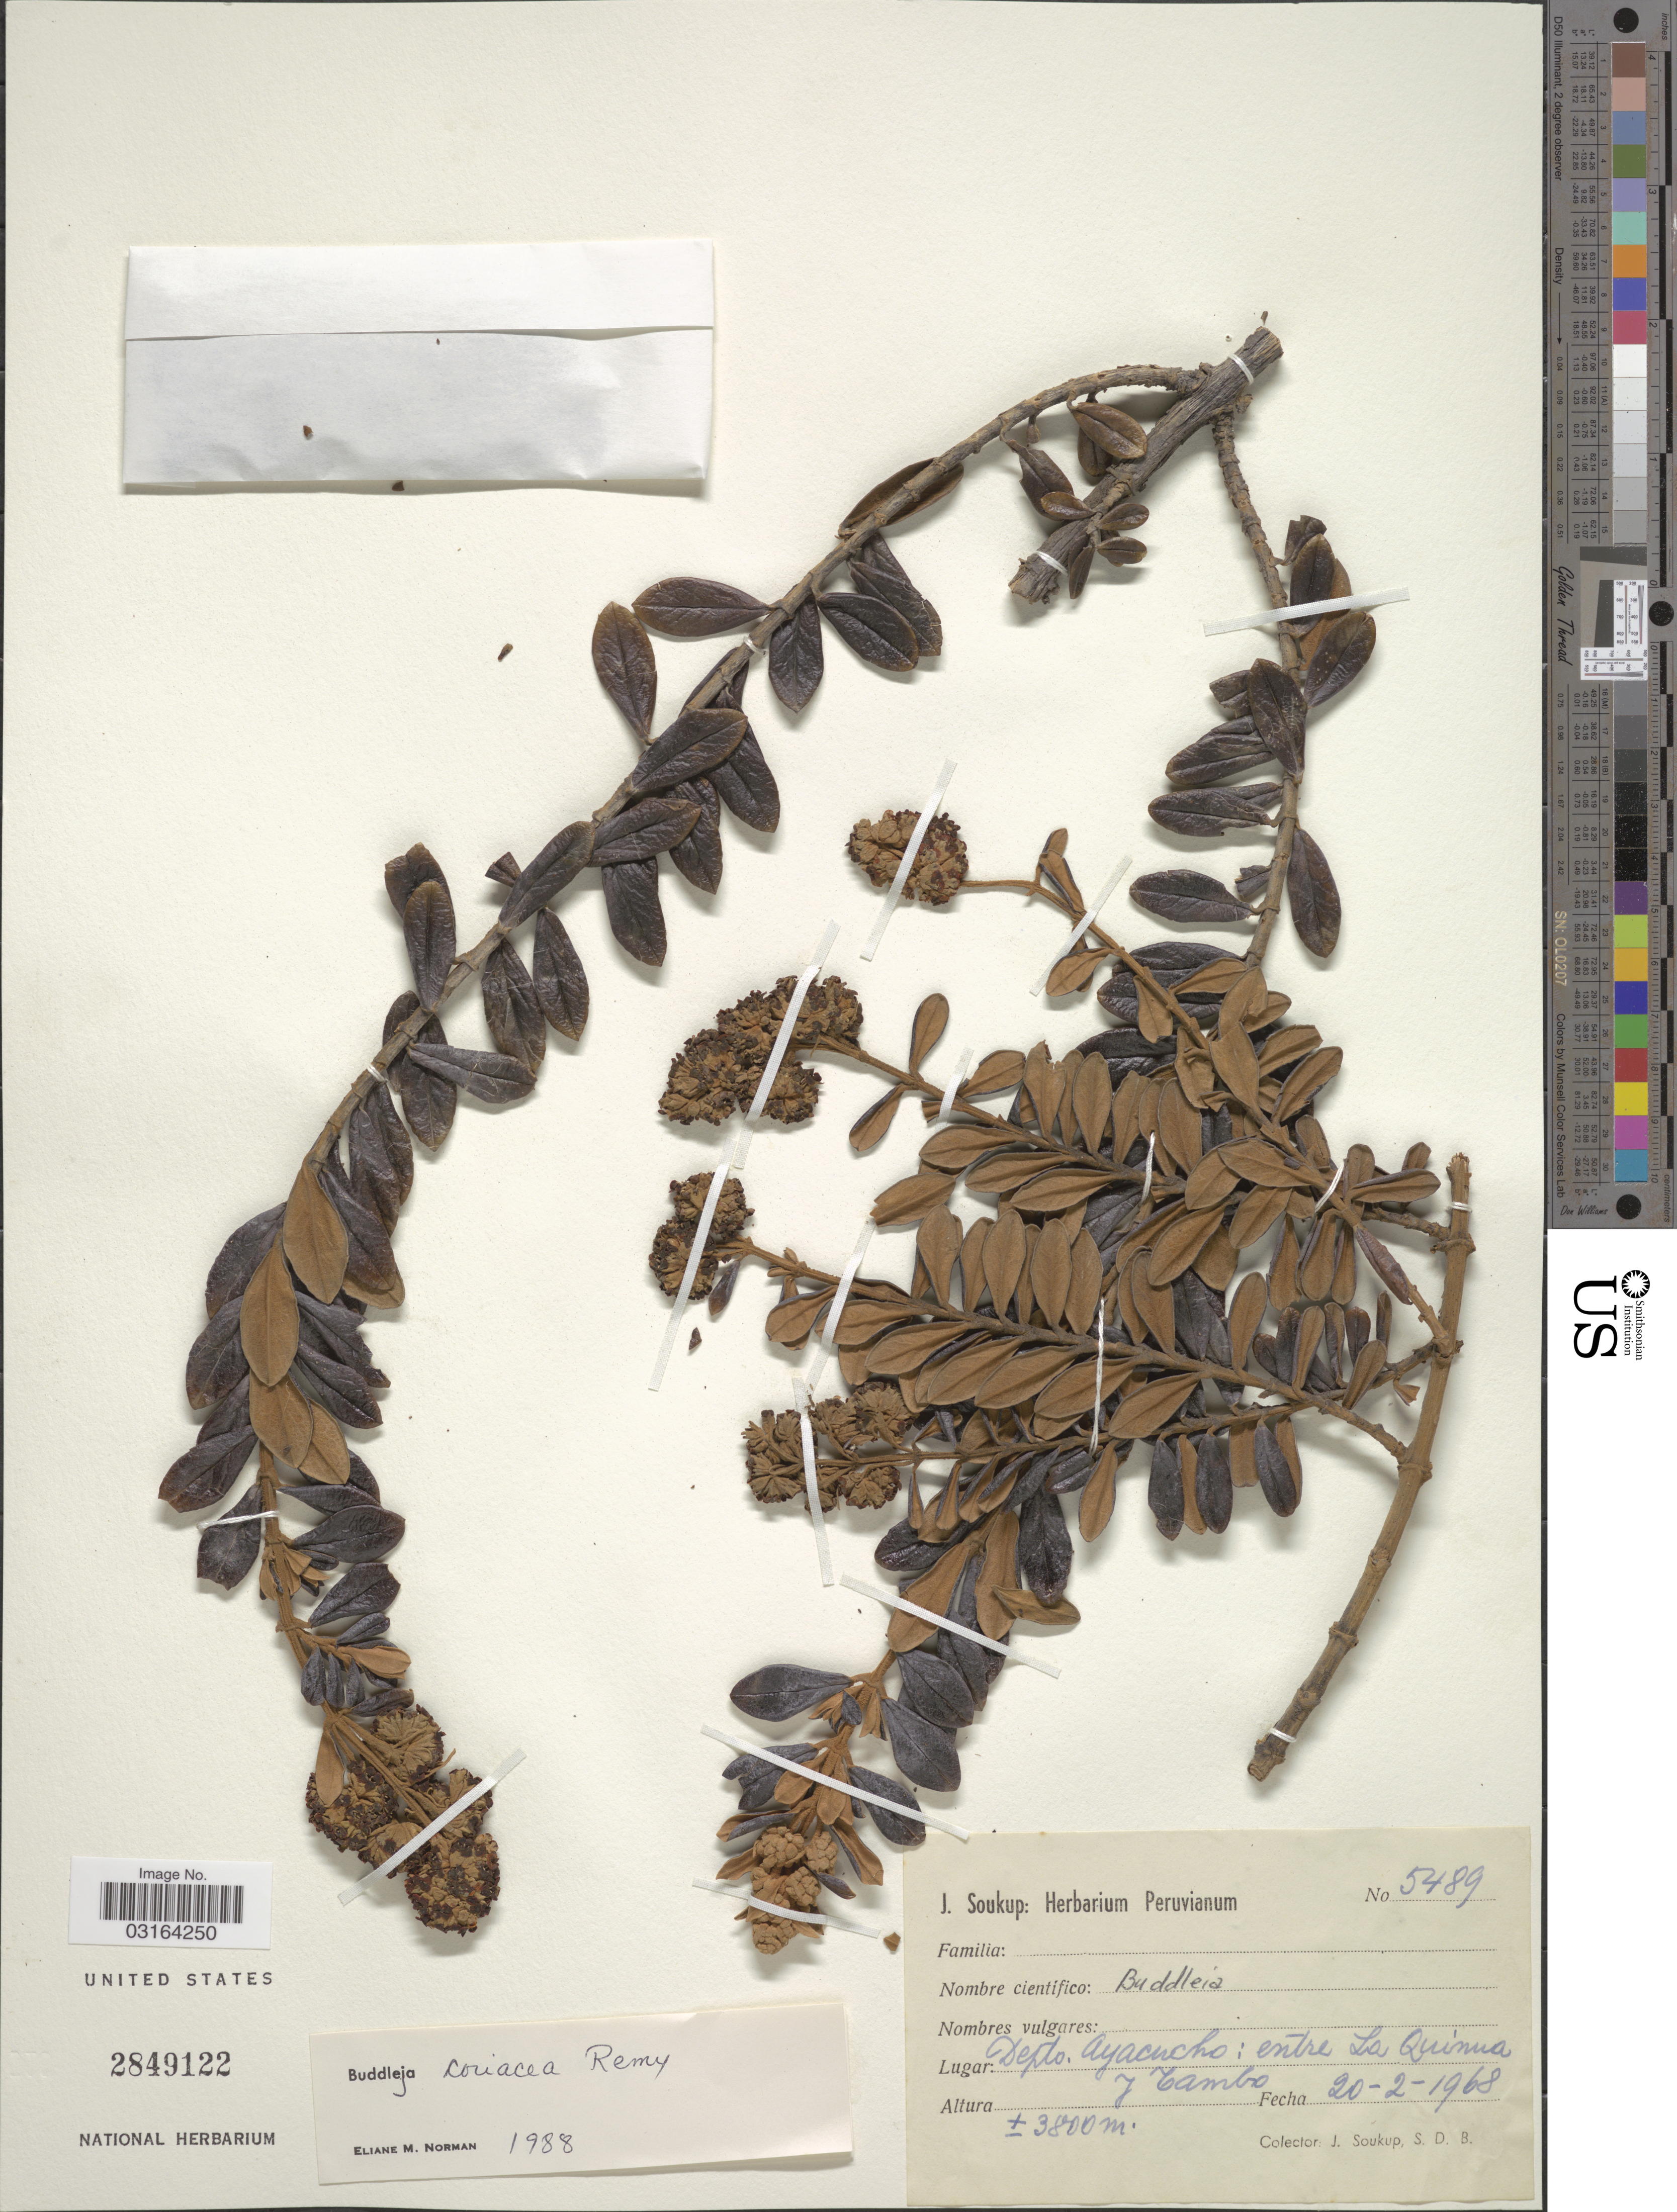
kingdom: Plantae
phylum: Tracheophyta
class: Magnoliopsida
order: Lamiales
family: Scrophulariaceae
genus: Buddleja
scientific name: Buddleja coriacea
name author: Remy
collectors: J. Soukup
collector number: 5489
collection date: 1968-02-20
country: Peru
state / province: Ayacucho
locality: Depto. Ayacucho: entre La Quinua y Tambo.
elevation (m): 3800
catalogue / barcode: US 2849122